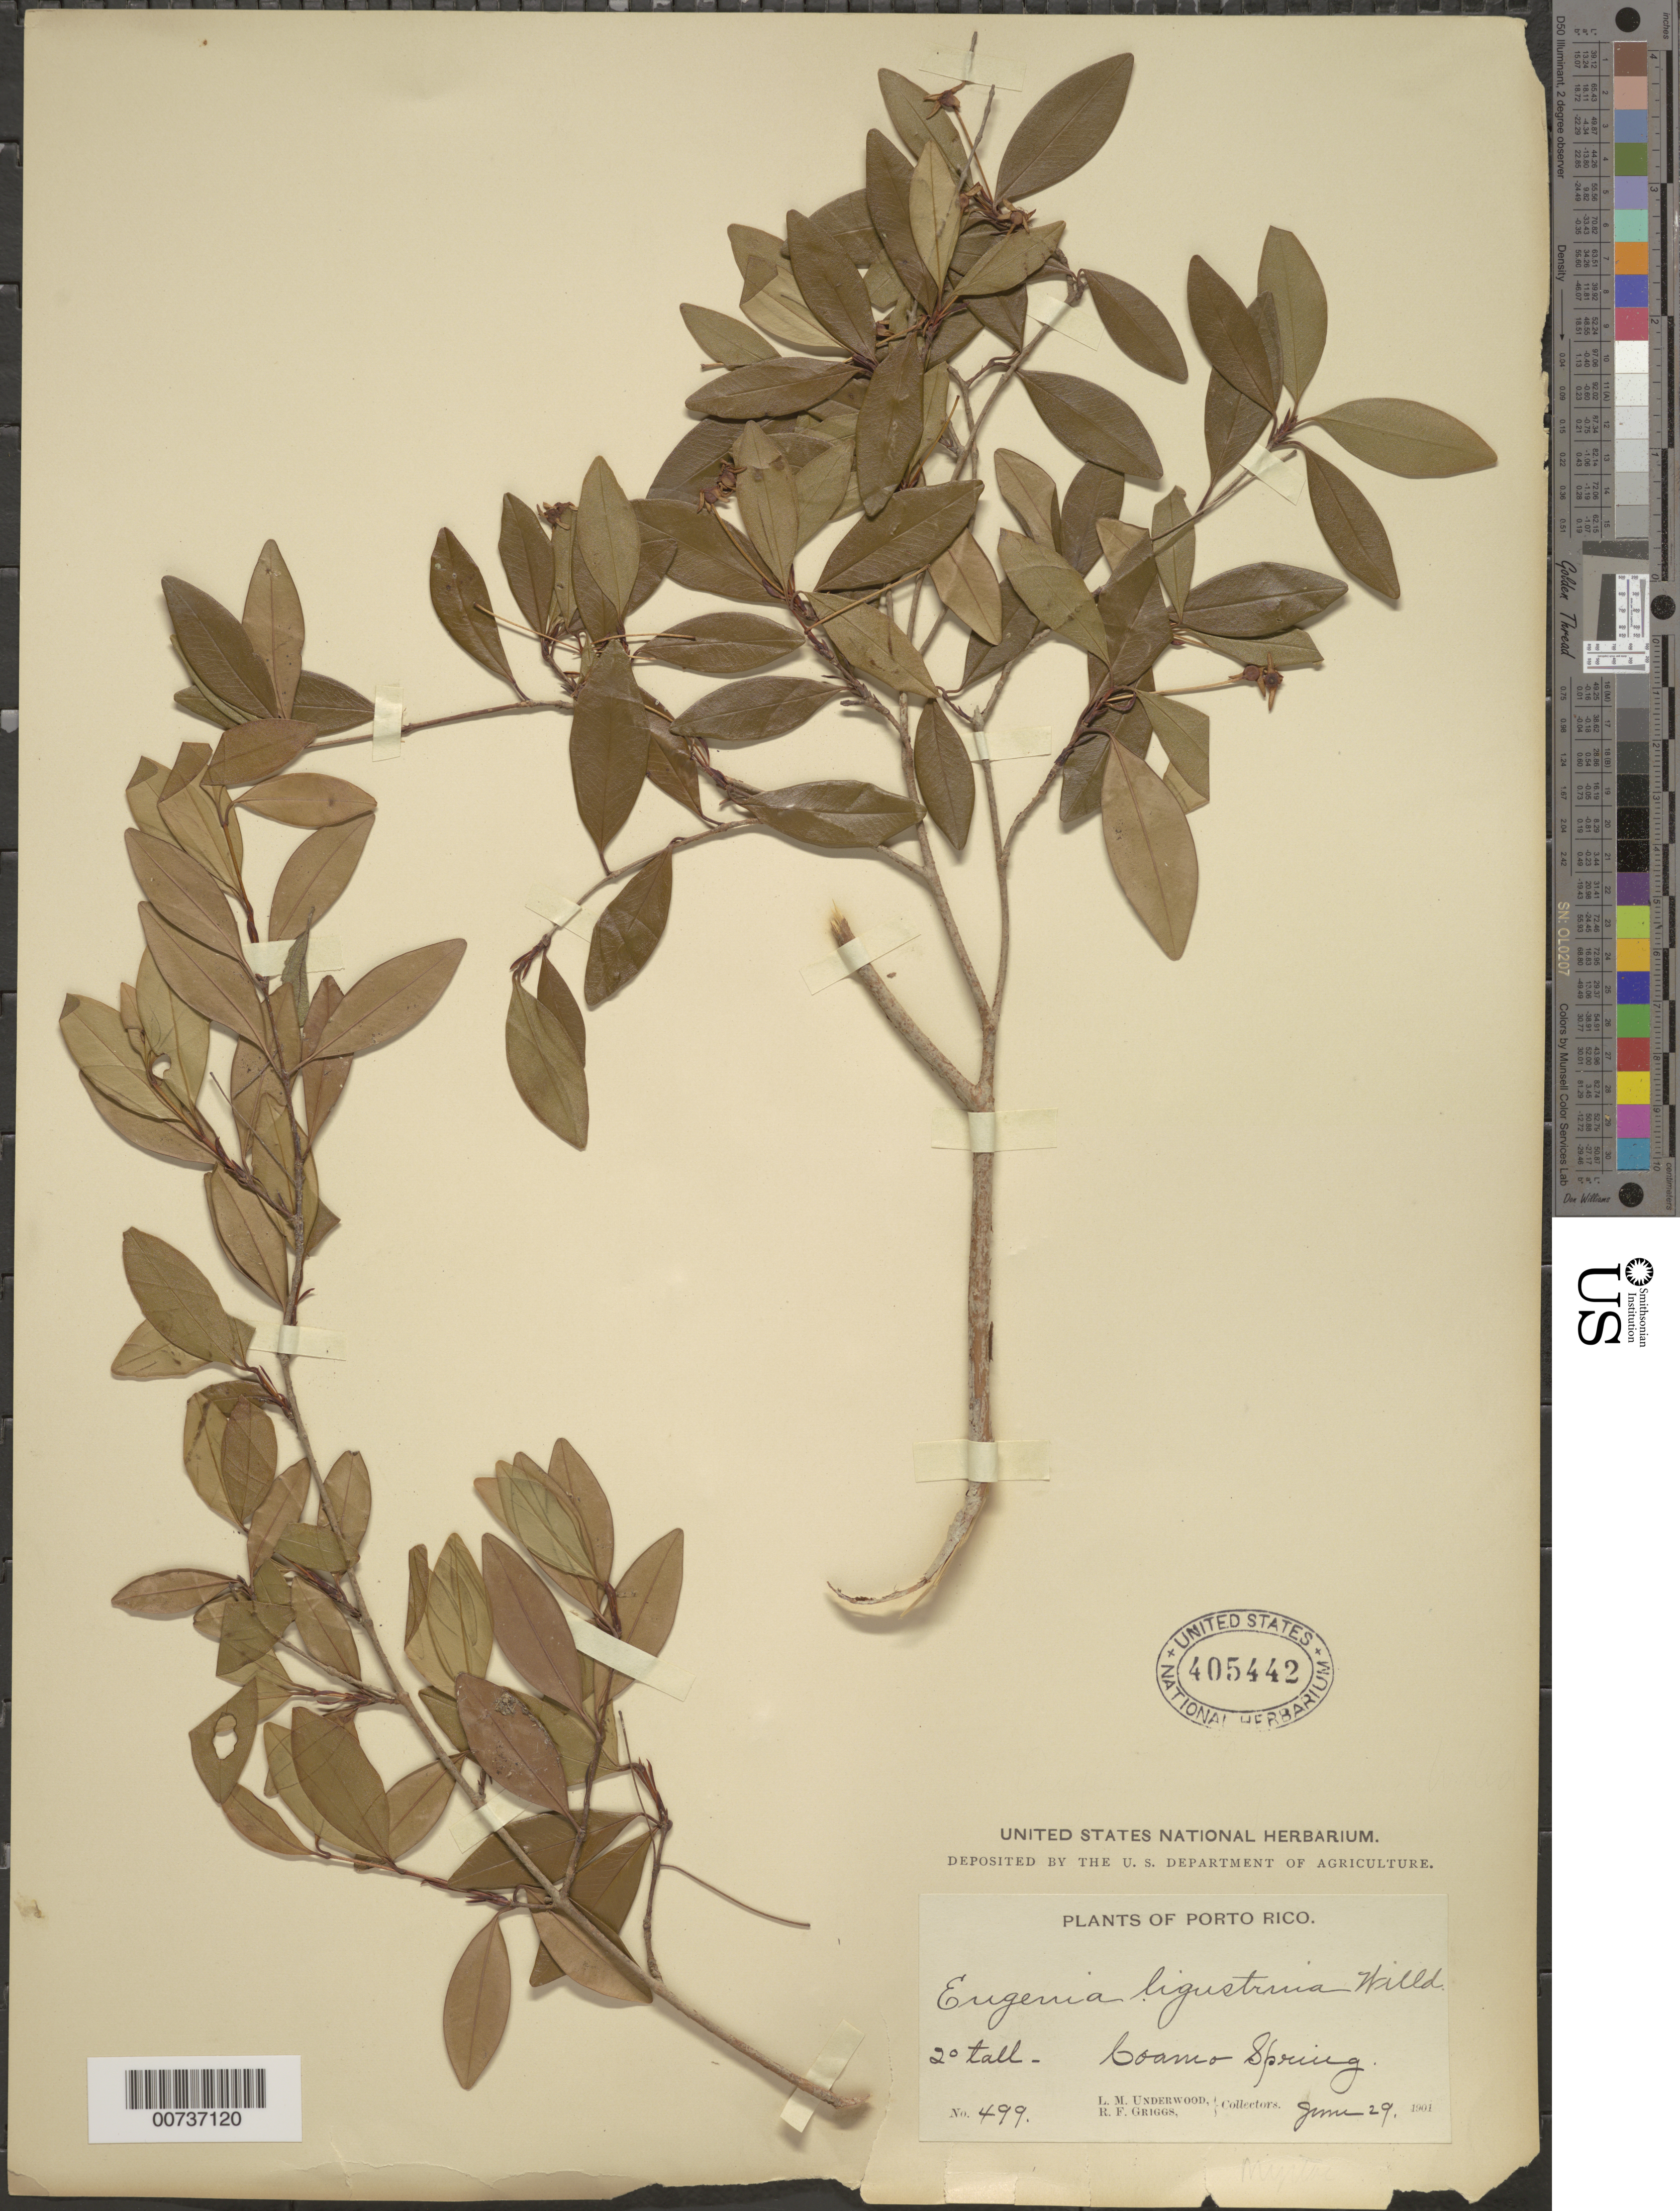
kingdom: Plantae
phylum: Tracheophyta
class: Magnoliopsida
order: Myrtales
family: Myrtaceae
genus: Eugenia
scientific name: Eugenia ligustrina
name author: (Sw.) Willd.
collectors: L. M. Underwood & R. F. Griggs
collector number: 499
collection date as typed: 29 Jun 1901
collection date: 1901-06-29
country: Puerto Rico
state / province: Coamo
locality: Coamo Spring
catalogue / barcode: US 405442